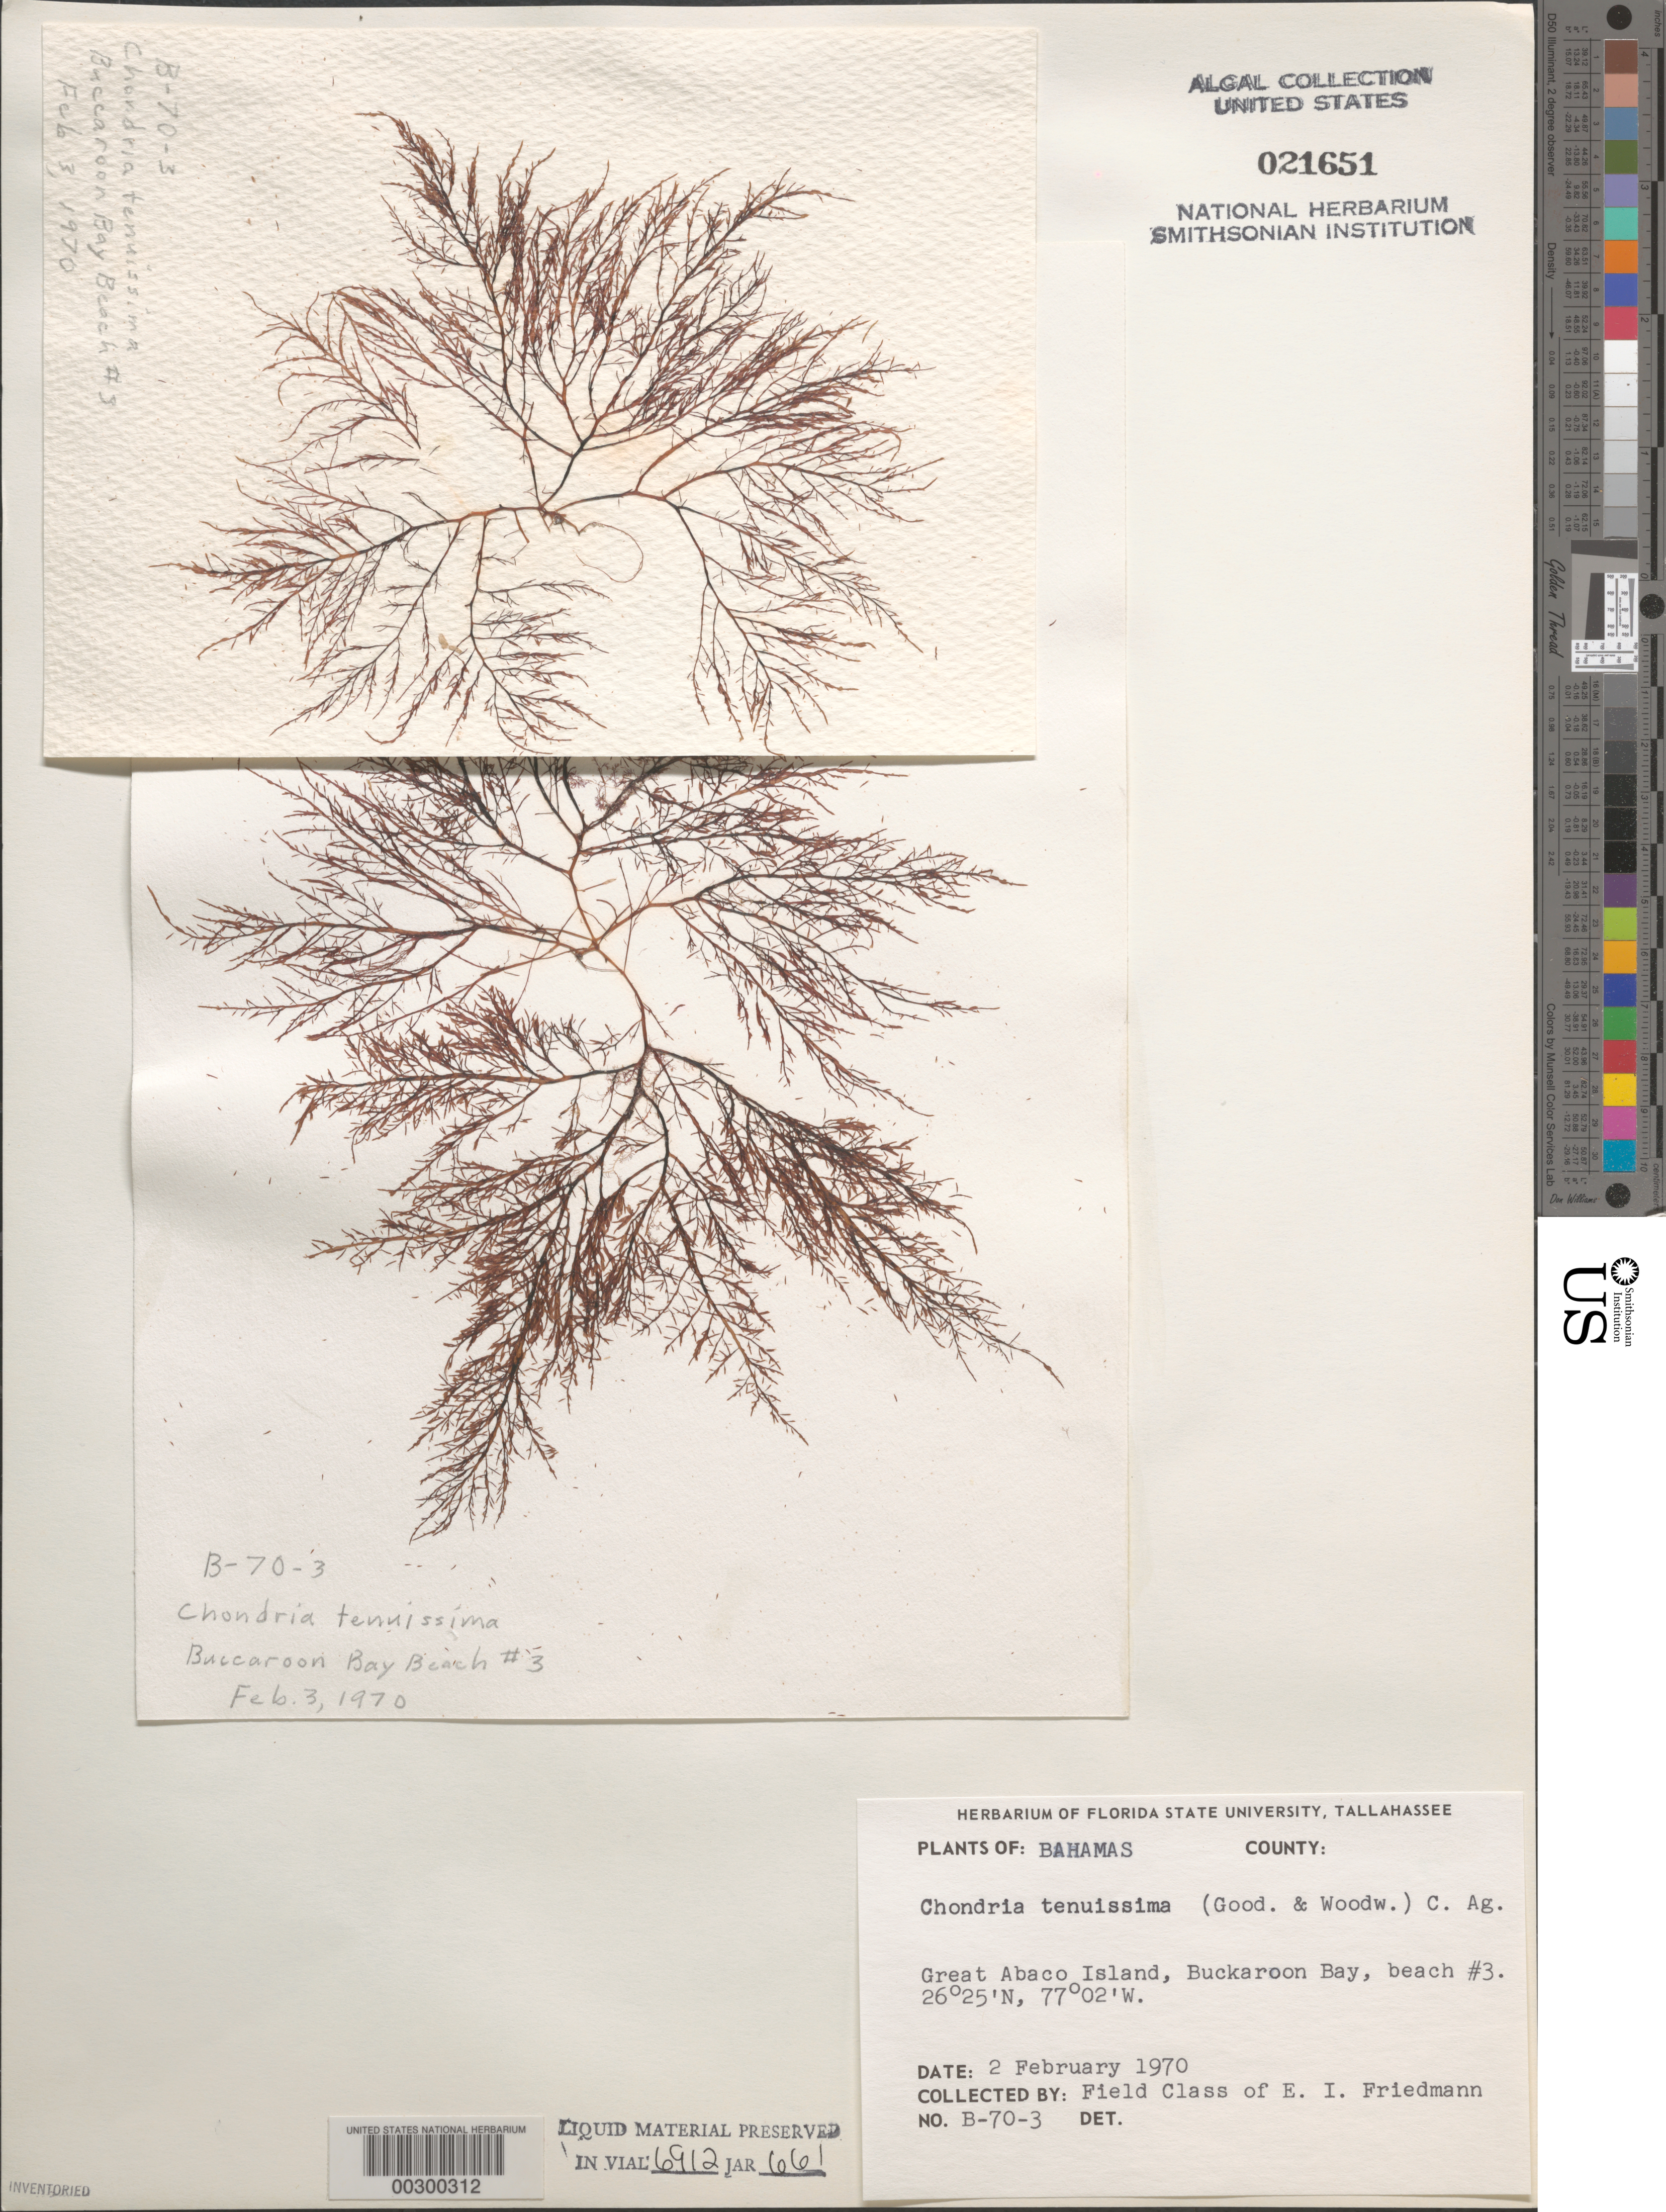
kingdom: Plantae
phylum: Rhodophyta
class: Florideophyceae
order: Ceramiales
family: Rhodomelaceae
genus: Chondria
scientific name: Chondria capillaris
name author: M.J. Wynne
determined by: Algae name updating Project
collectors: E. Friedmann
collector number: B-70-3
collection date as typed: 02 Feb 1970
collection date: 1970-02-02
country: Bahamas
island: Great Abaco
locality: Buckaroon Bay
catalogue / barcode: US 21651